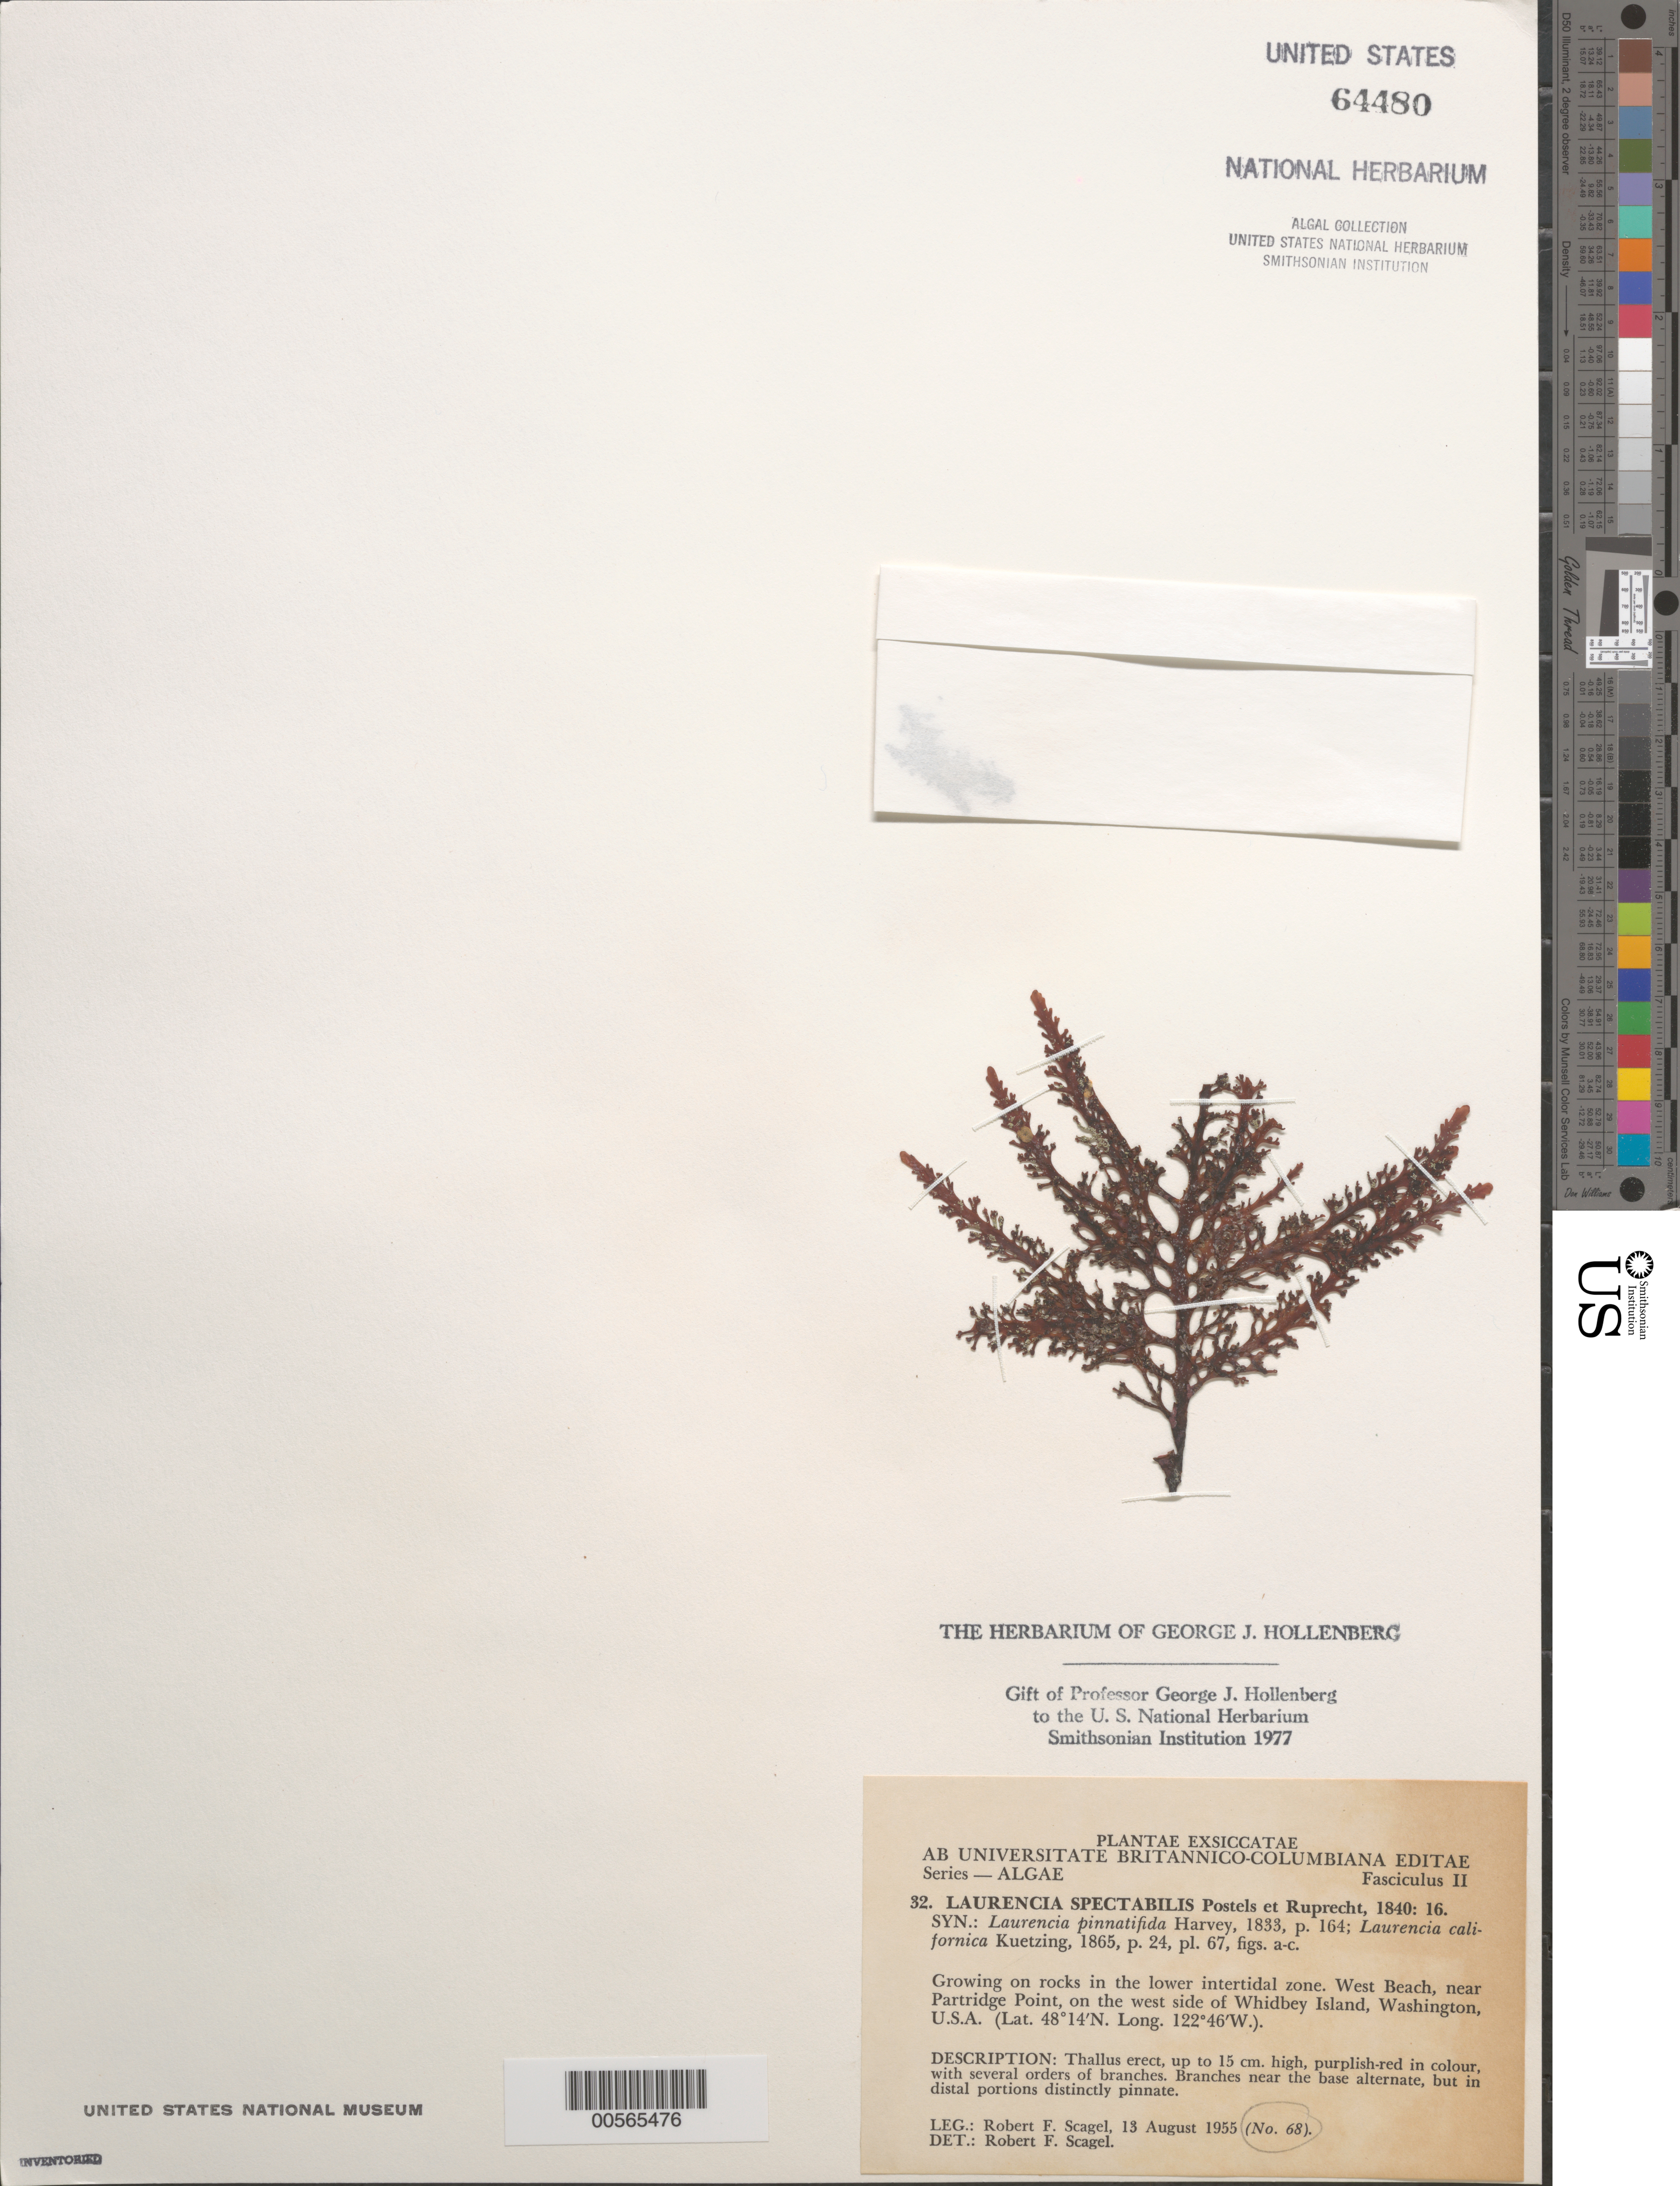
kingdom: Plantae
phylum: Rhodophyta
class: Florideophyceae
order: Ceramiales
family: Rhodomelaceae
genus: Osmundea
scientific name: Osmundea spectabilis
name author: (Postels & Rupr.) K.W. Nam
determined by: Algae name updating Project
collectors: R. F. Scagel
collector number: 68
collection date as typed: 13 Aug 1955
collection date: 1955-08-13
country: United States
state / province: Washington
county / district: Island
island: Whidbey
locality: West Beach, near Partridge Point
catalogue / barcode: US 64480